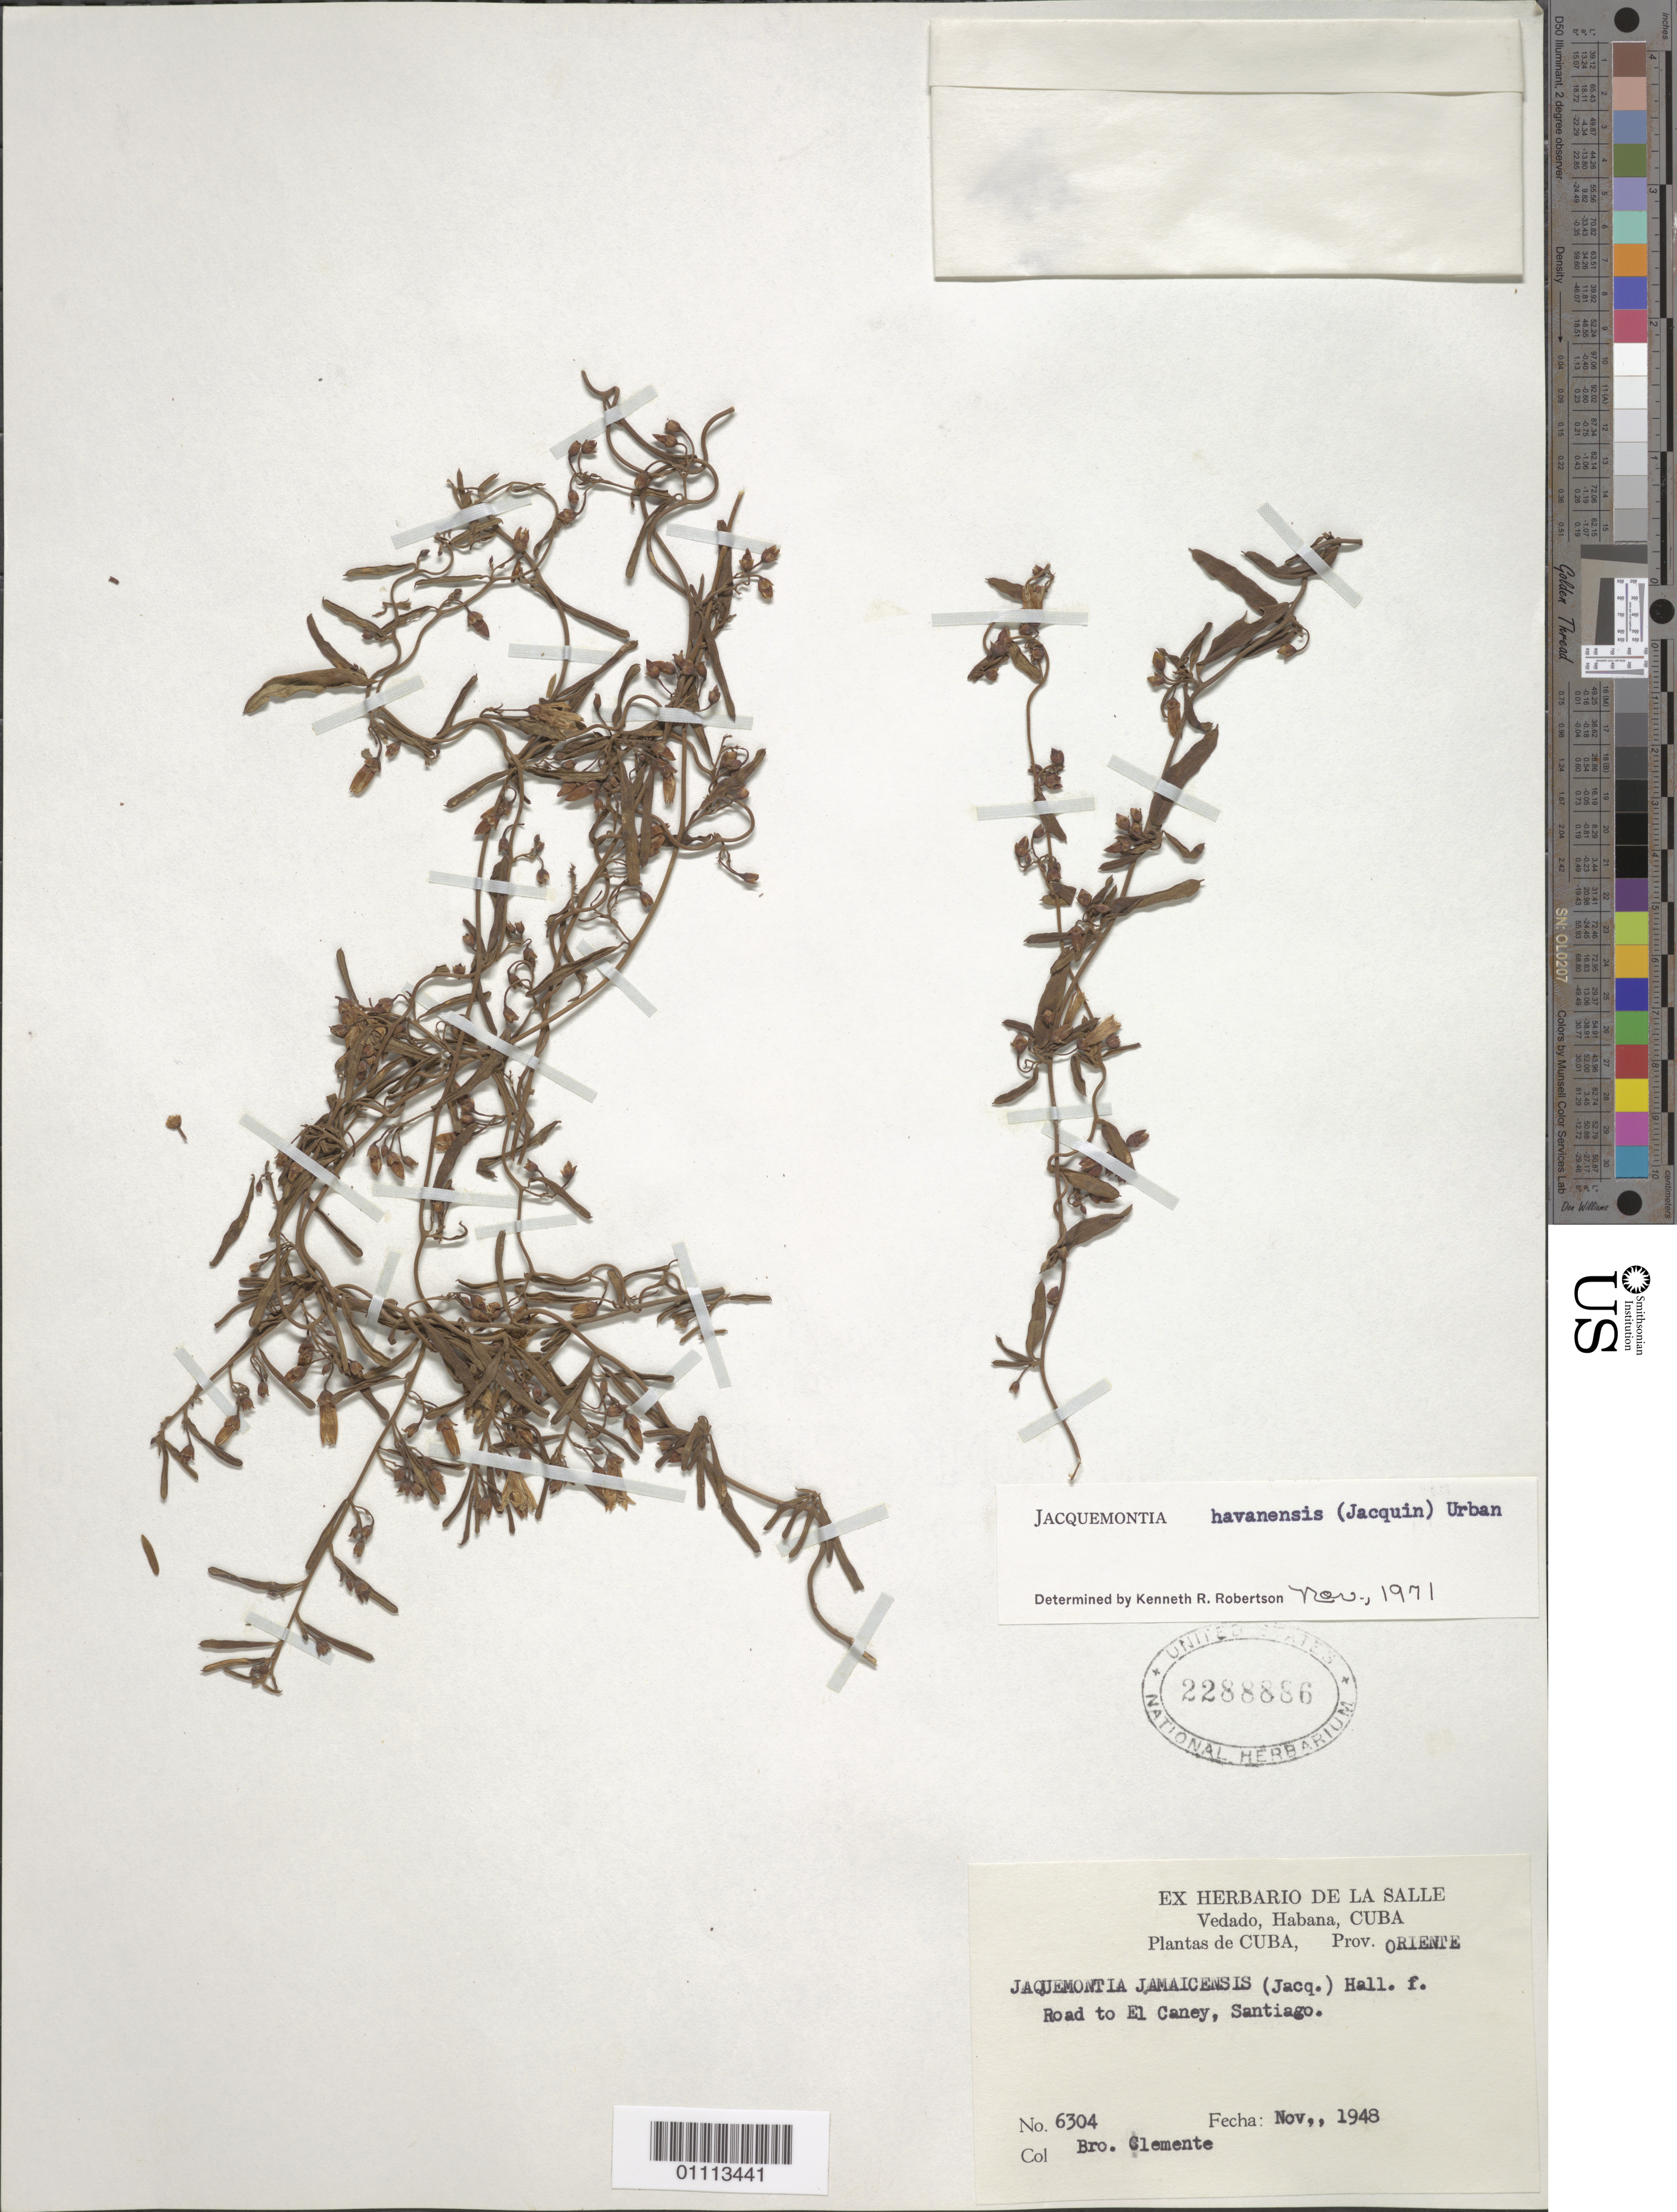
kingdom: Plantae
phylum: Tracheophyta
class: Magnoliopsida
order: Solanales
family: Convolvulaceae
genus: Jacquemontia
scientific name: Jacquemontia havanensis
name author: (Jacq.) Urb.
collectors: Bro. Clemente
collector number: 6304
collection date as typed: Nov 1948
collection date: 1948-11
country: Cuba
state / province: Santiago de Cuba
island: Cuba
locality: Road to El Caney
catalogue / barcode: US 2288886